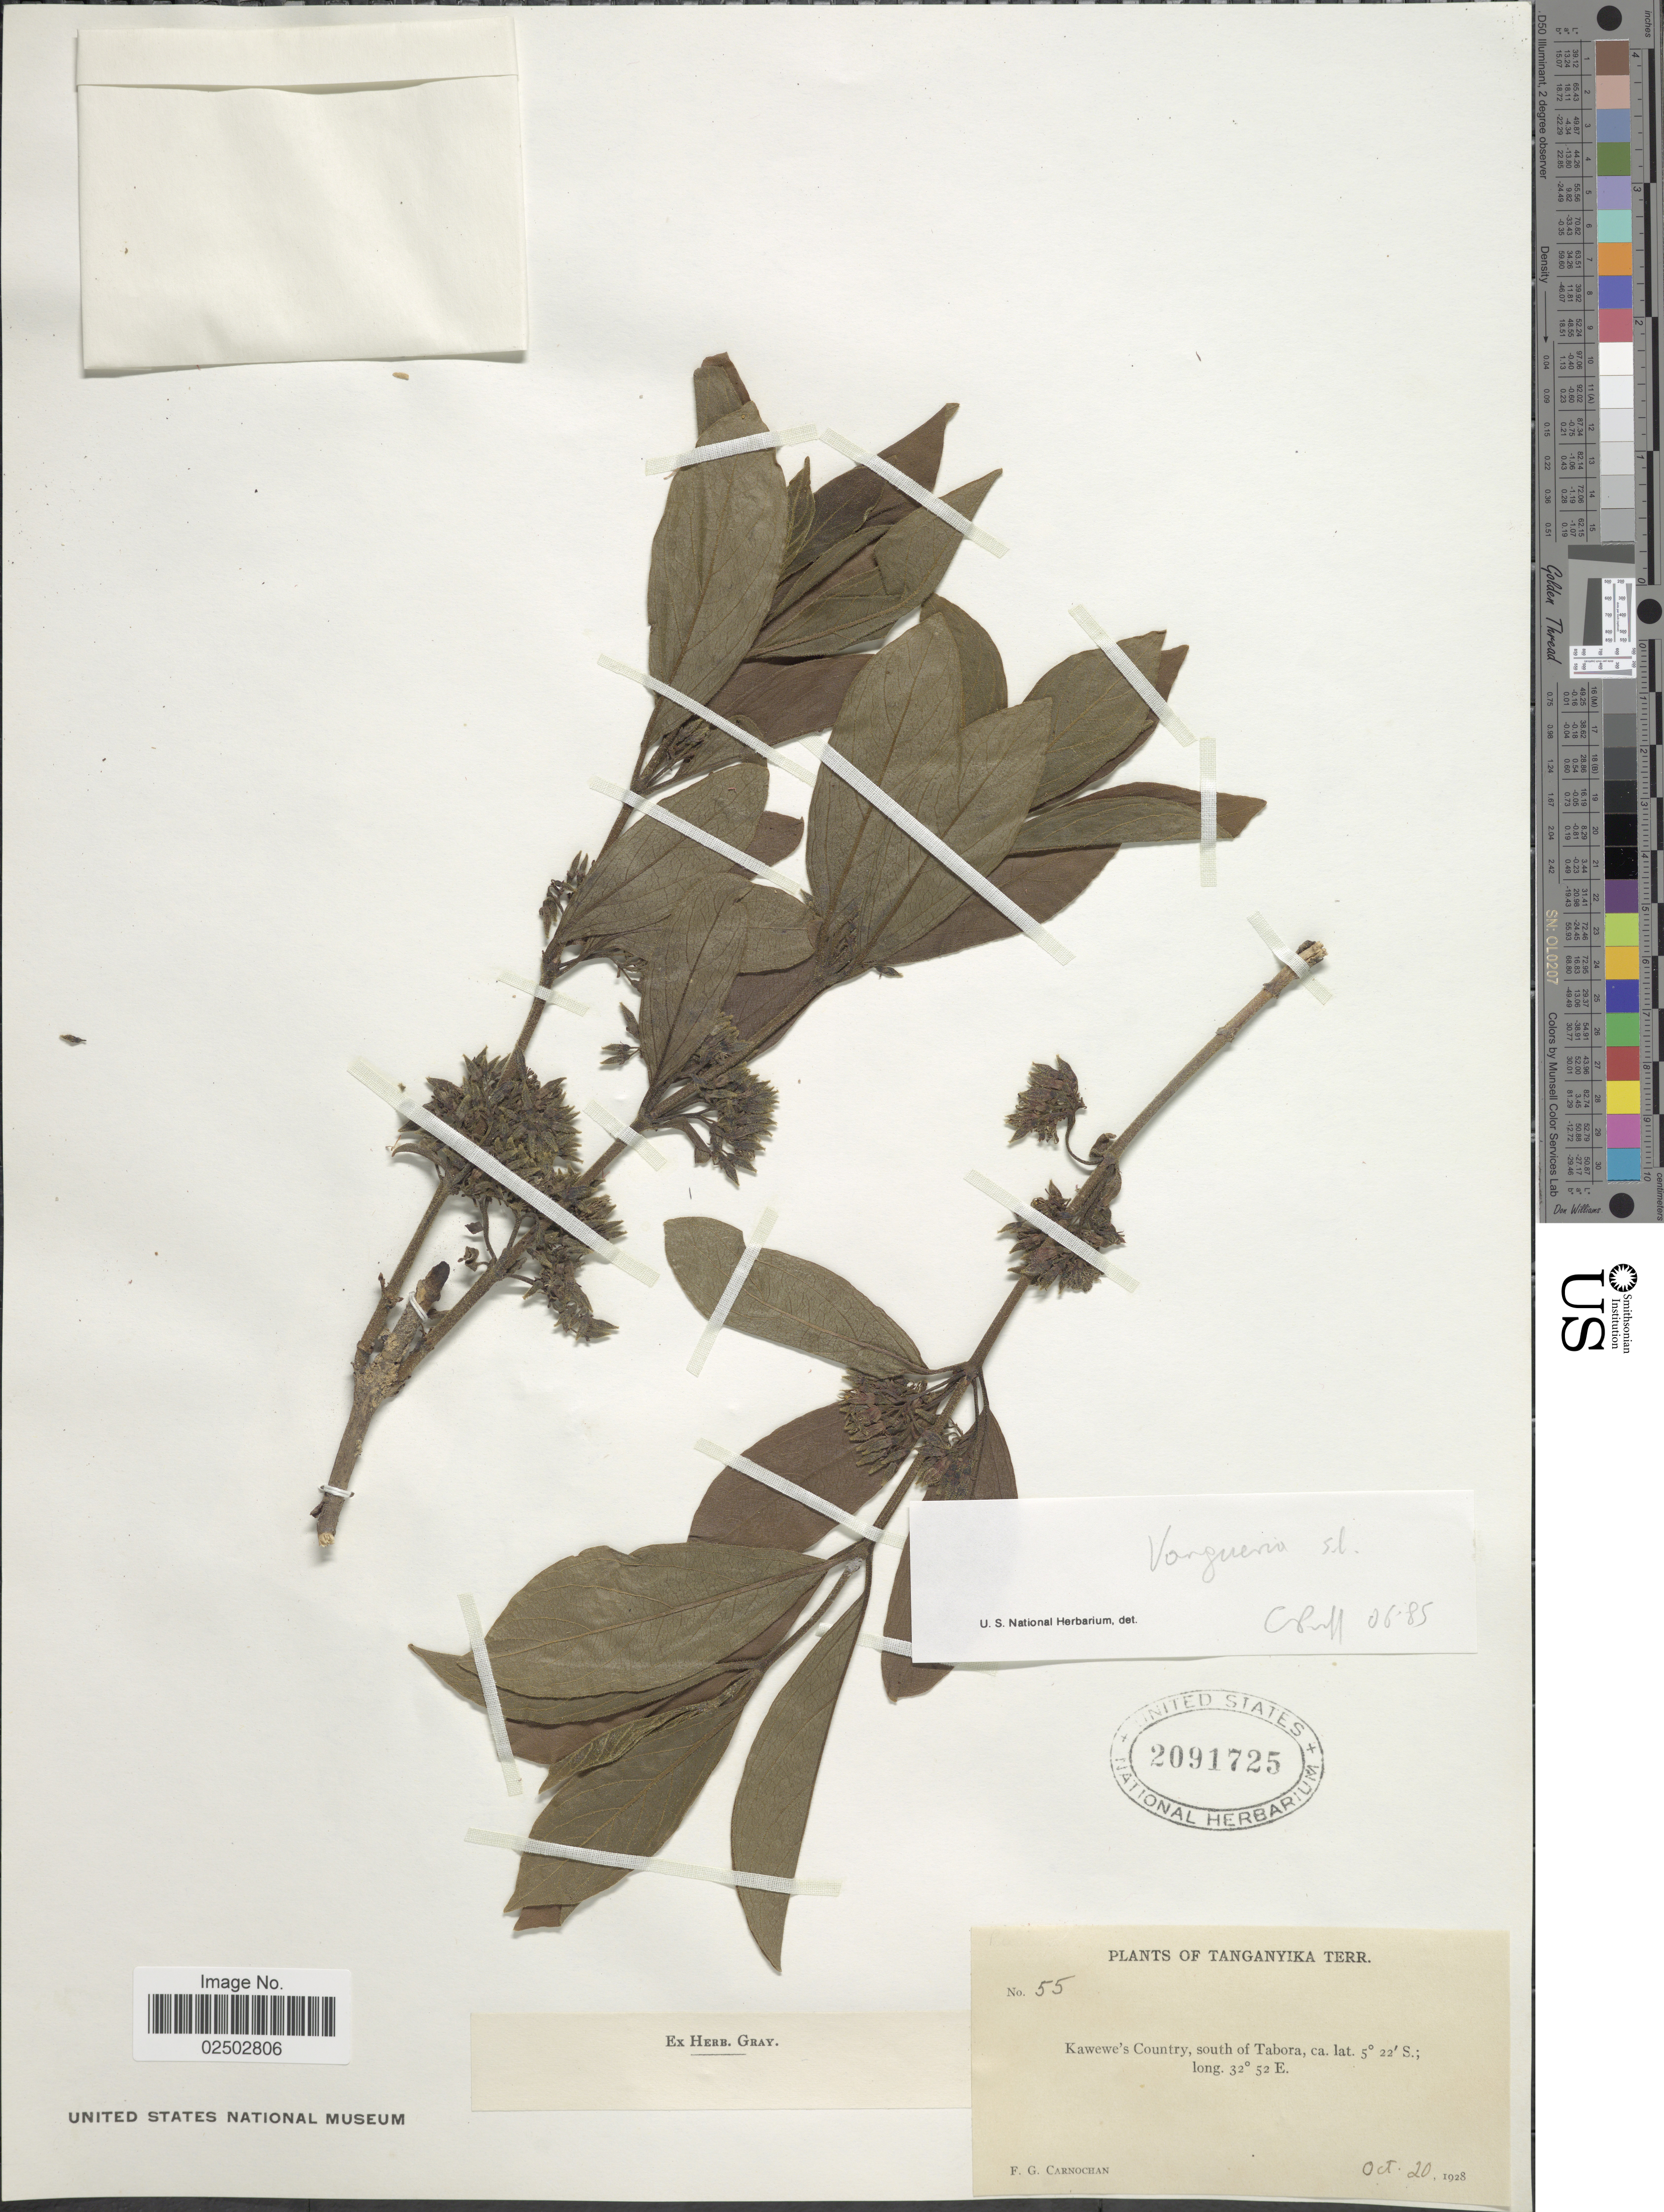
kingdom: Plantae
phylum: Tracheophyta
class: Magnoliopsida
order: Gentianales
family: Rubiaceae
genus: Vangueria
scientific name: Vangueria sp.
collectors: F. Carnochan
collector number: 55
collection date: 1928-10-20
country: Tanzania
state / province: Tabora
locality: Tanganyika Terr., Kawewe's Country, south of Tabora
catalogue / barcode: US 2091725